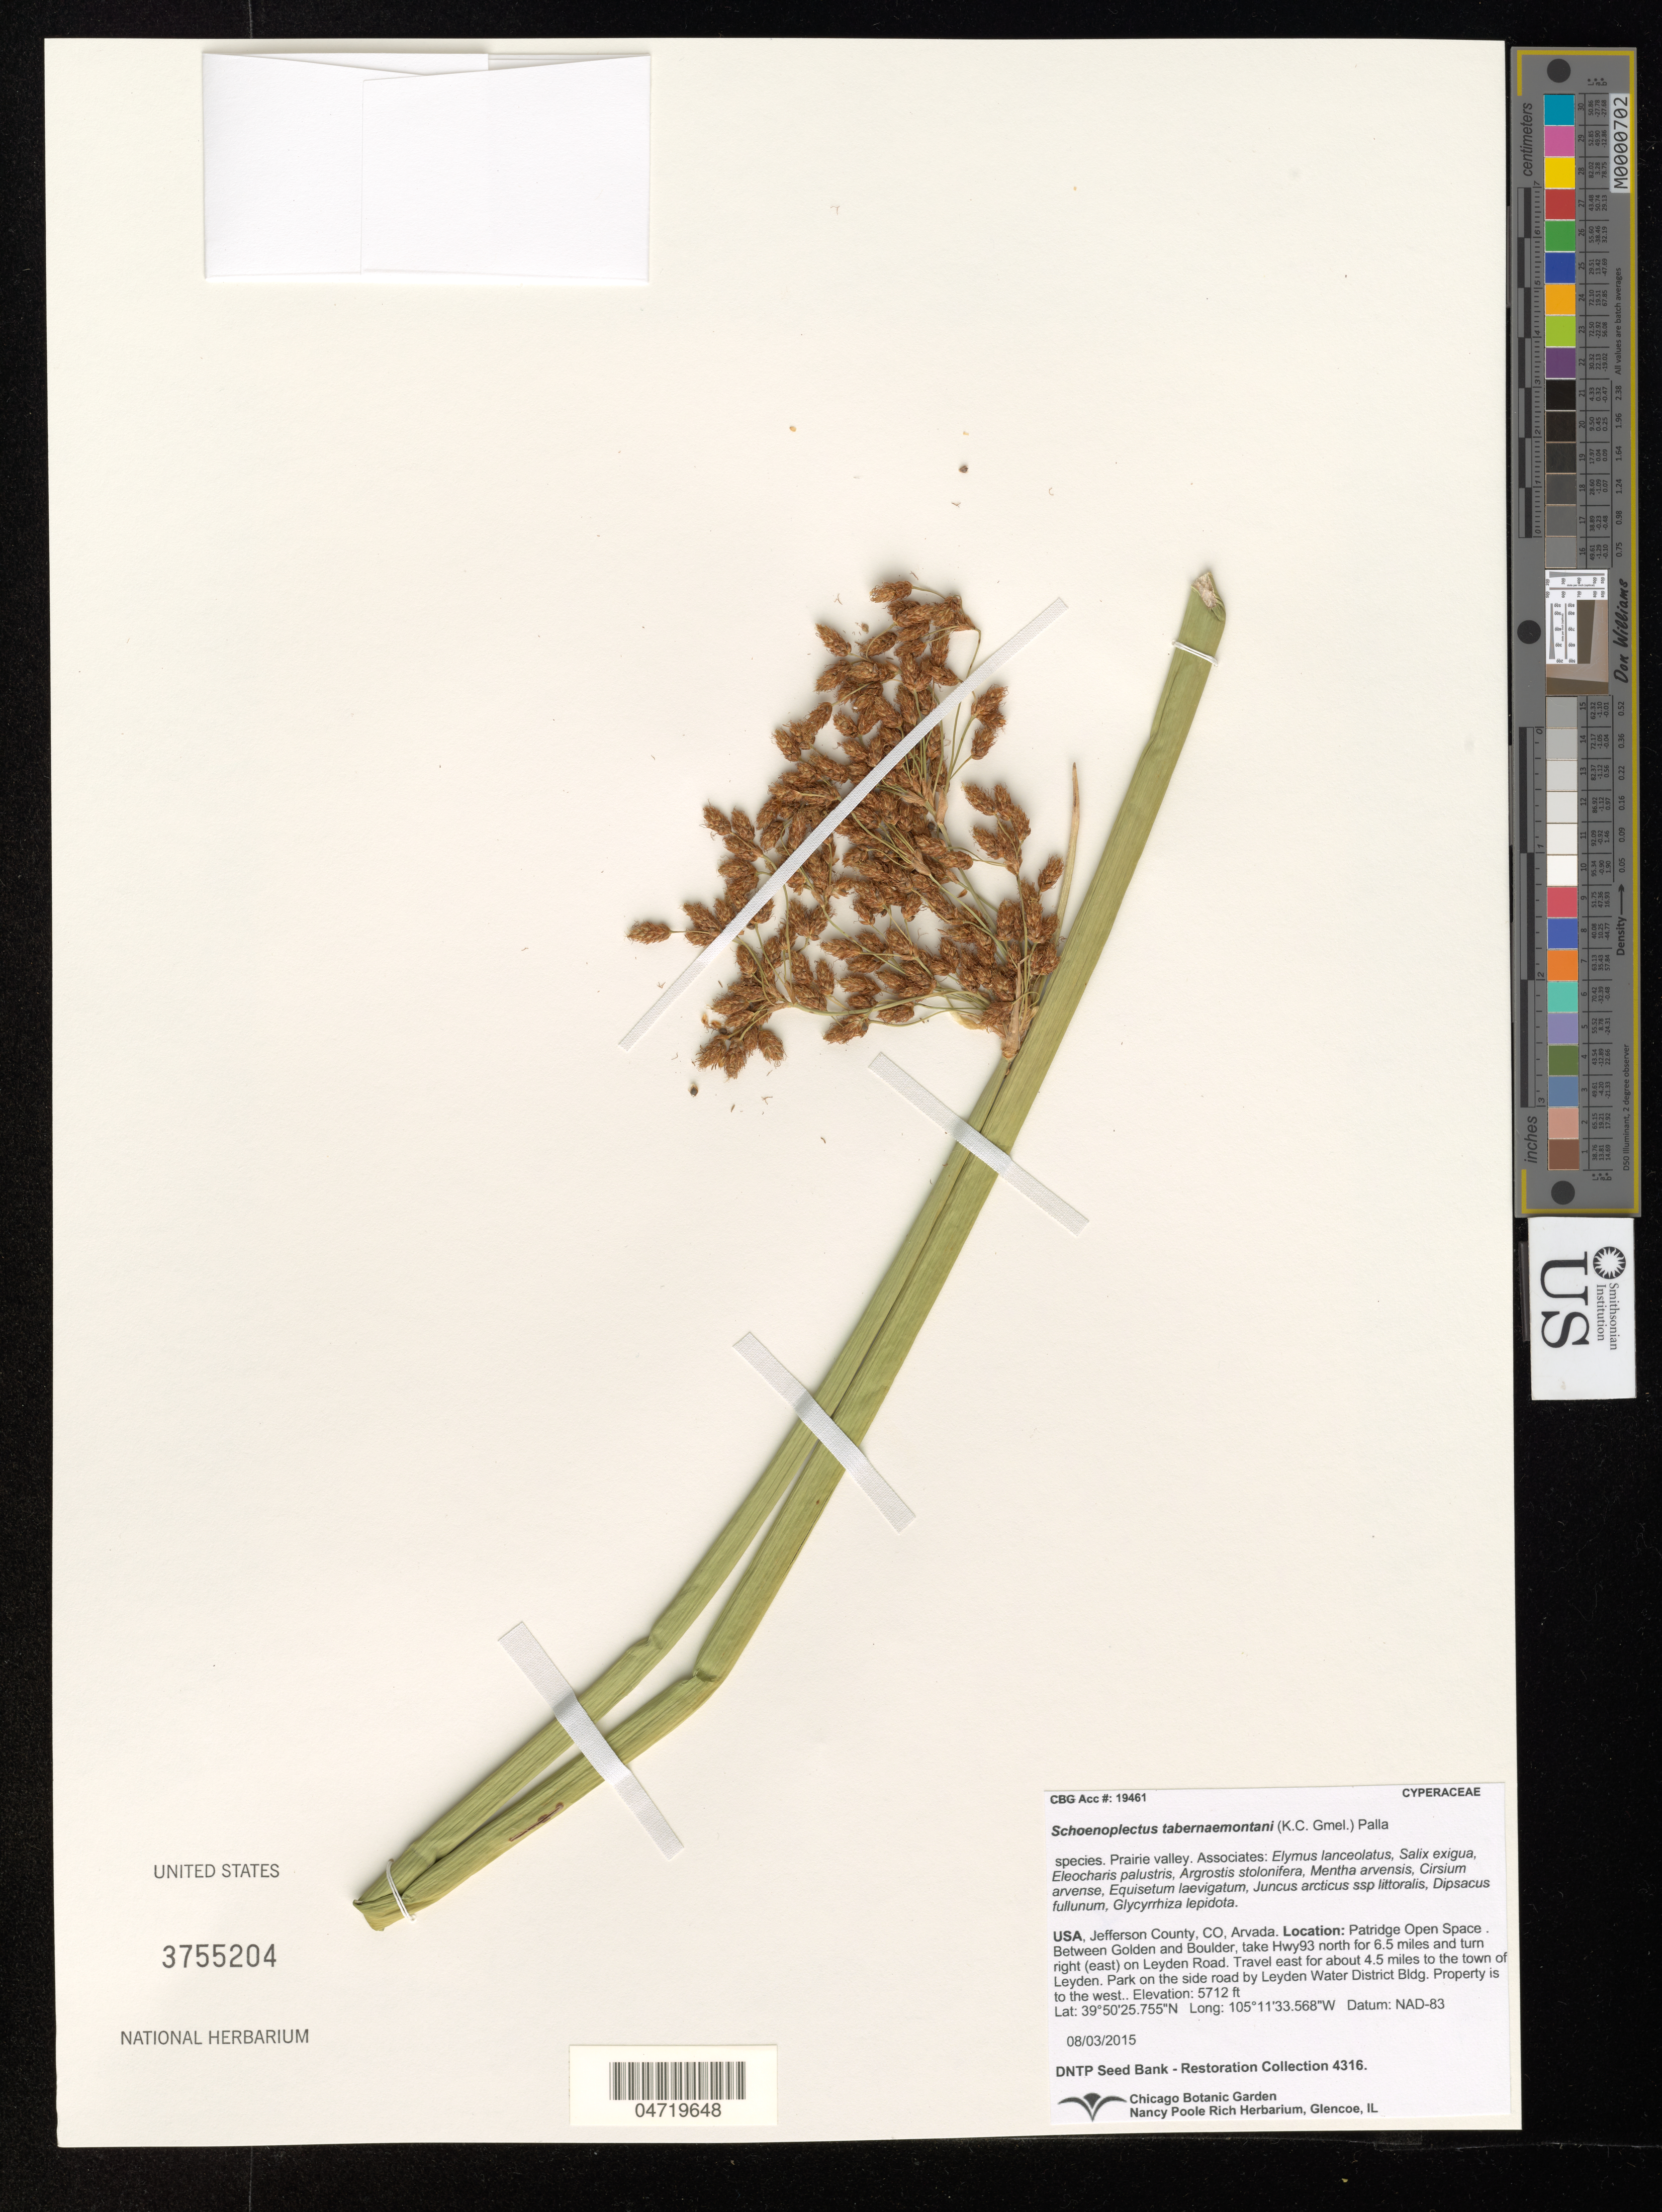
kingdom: Plantae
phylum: Tracheophyta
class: Liliopsida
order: Poales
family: Cyperaceae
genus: Schoenoplectus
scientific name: Schoenoplectus tabernaemontani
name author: (C.C. Gmel.) Palla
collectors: DNTP Seed Bank- Restoration Collection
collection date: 2015-08-03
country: United States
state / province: Colorado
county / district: Jefferson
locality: Jefferson County, CO, Arvada. Patridge Open Space. Between Golden and Boulder, take Hwy93 north for 6.5 miles and turn right (east) on Leyden Road. Travel east for about 4.5 miles to the town of Leyden. Park on the side by Leyden Water District Bldg. Property is on the west.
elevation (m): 1741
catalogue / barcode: US 3755204